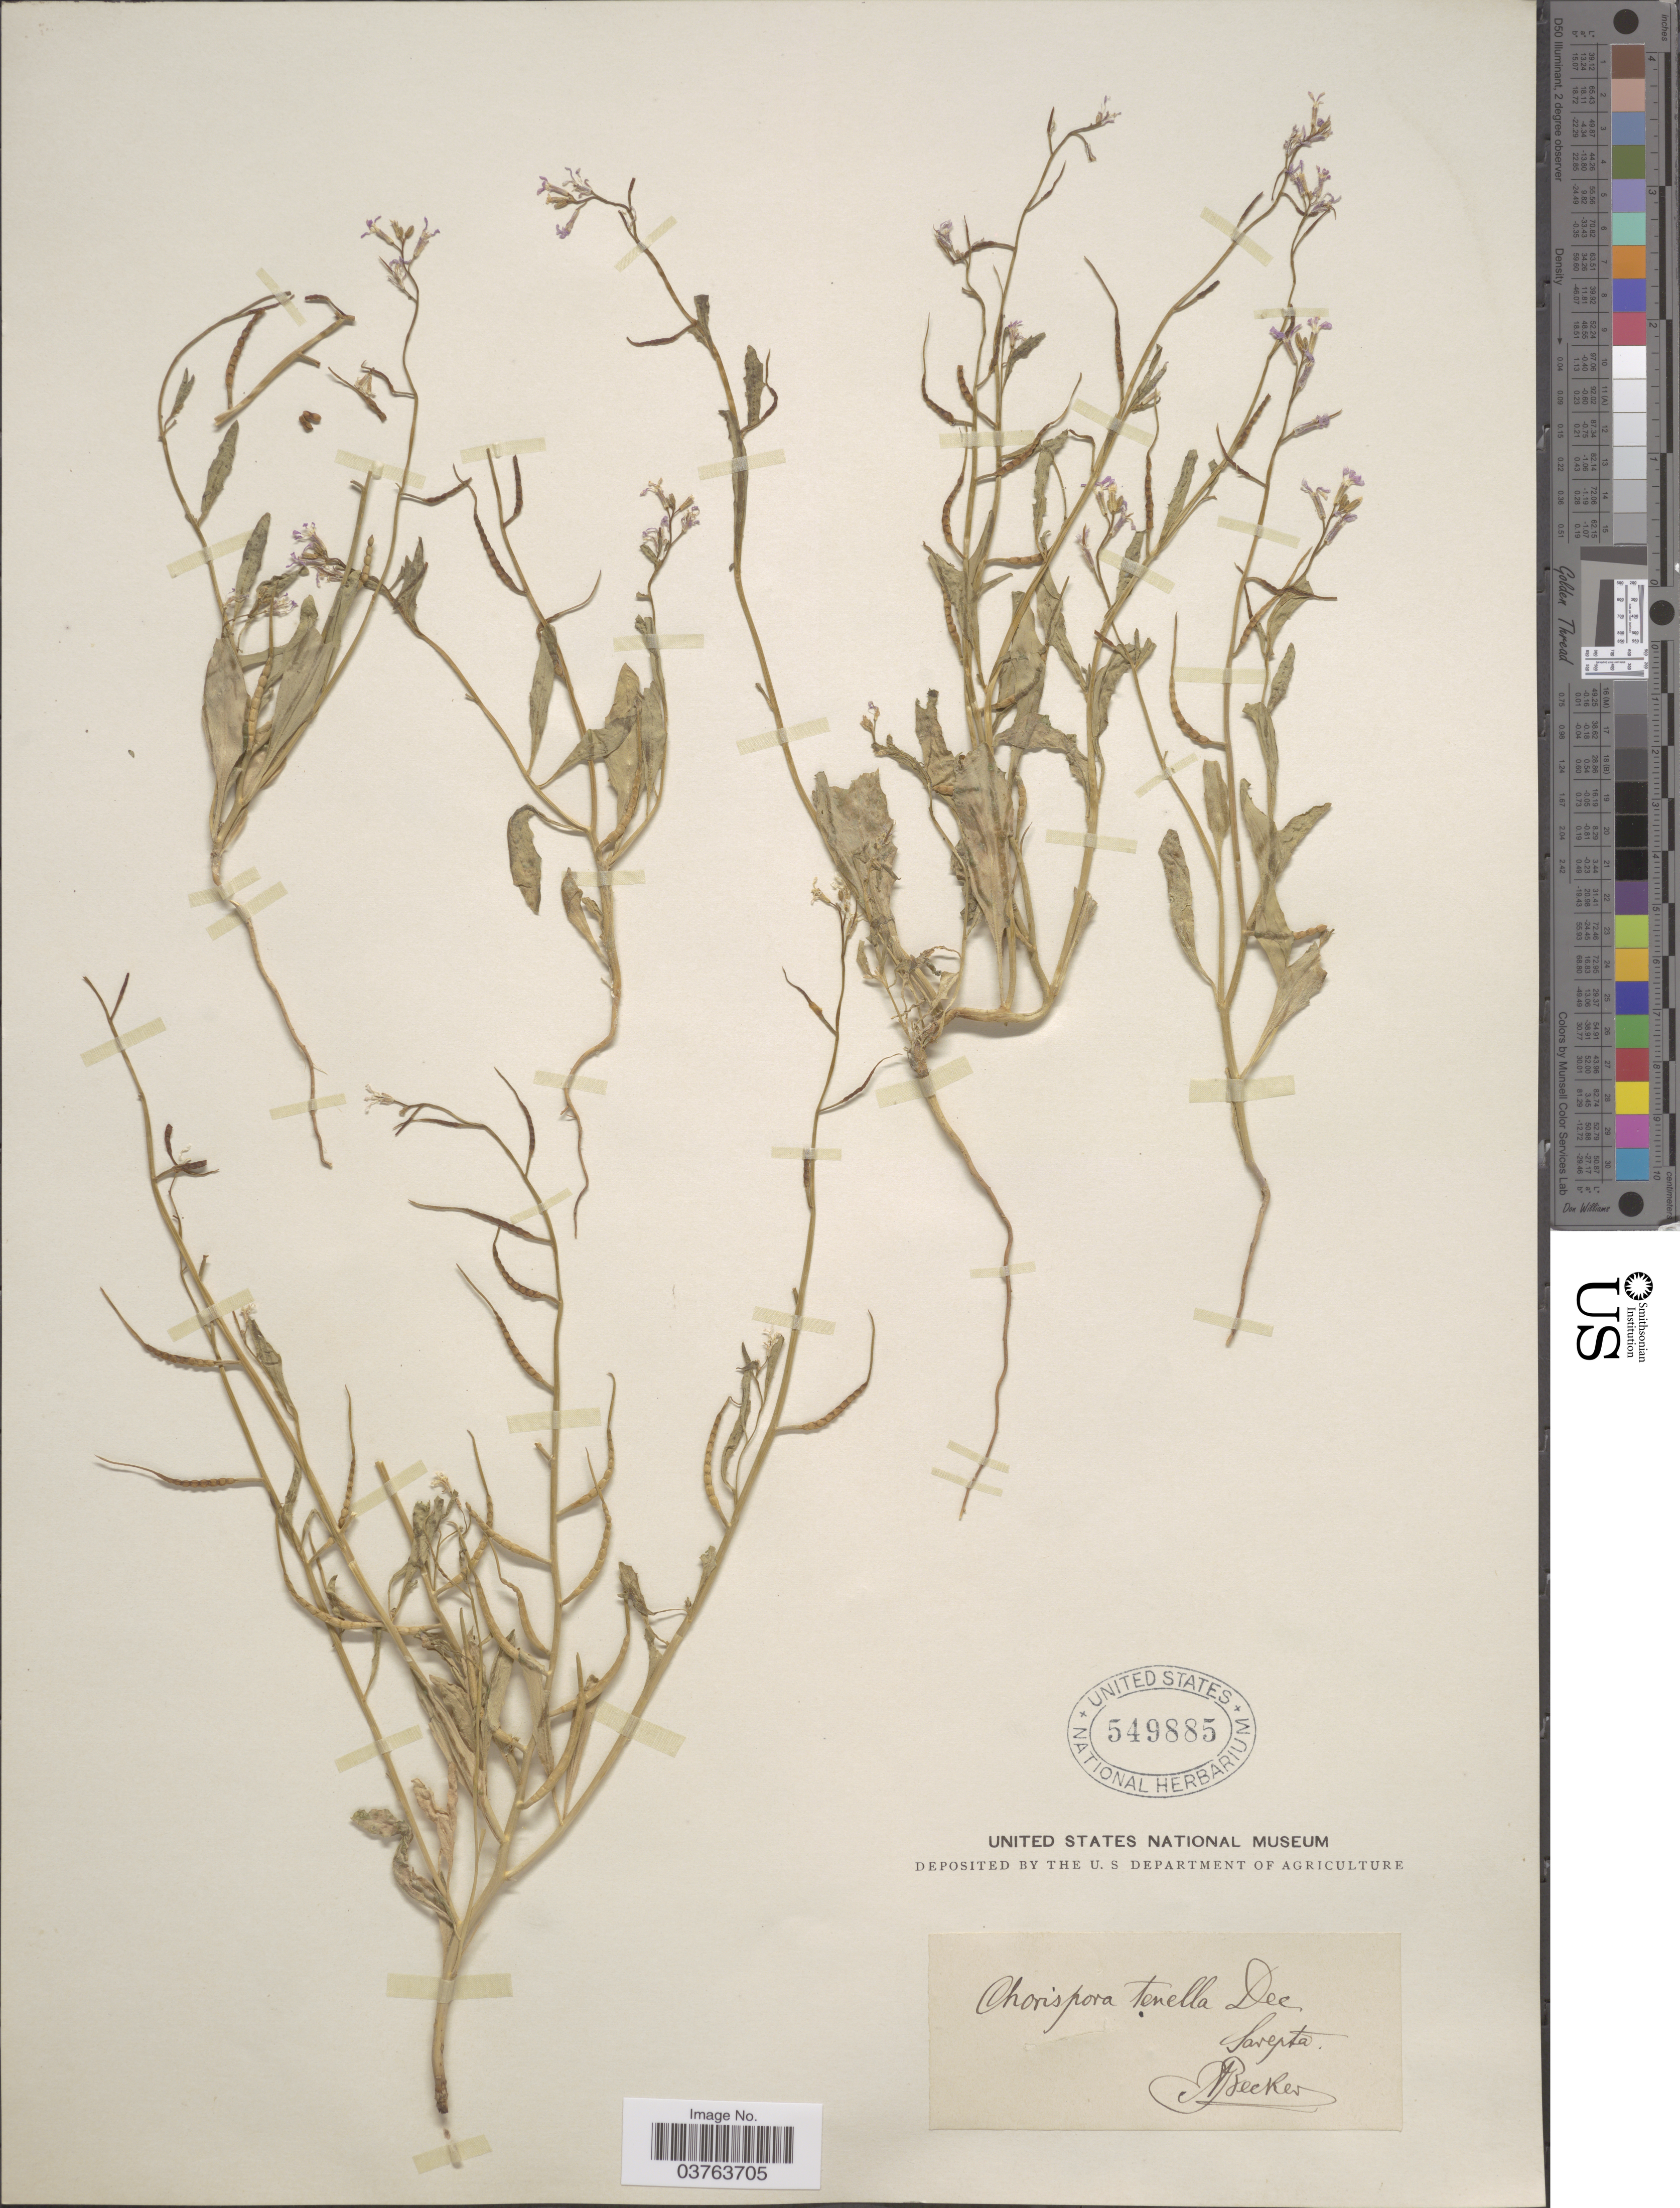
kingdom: Plantae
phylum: Tracheophyta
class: Magnoliopsida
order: Brassicales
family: Brassicaceae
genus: Chorispora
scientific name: Chorispora tenella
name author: DC.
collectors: -. Becker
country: Russian Federation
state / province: Volgograd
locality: Sarepta.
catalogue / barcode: US 549885